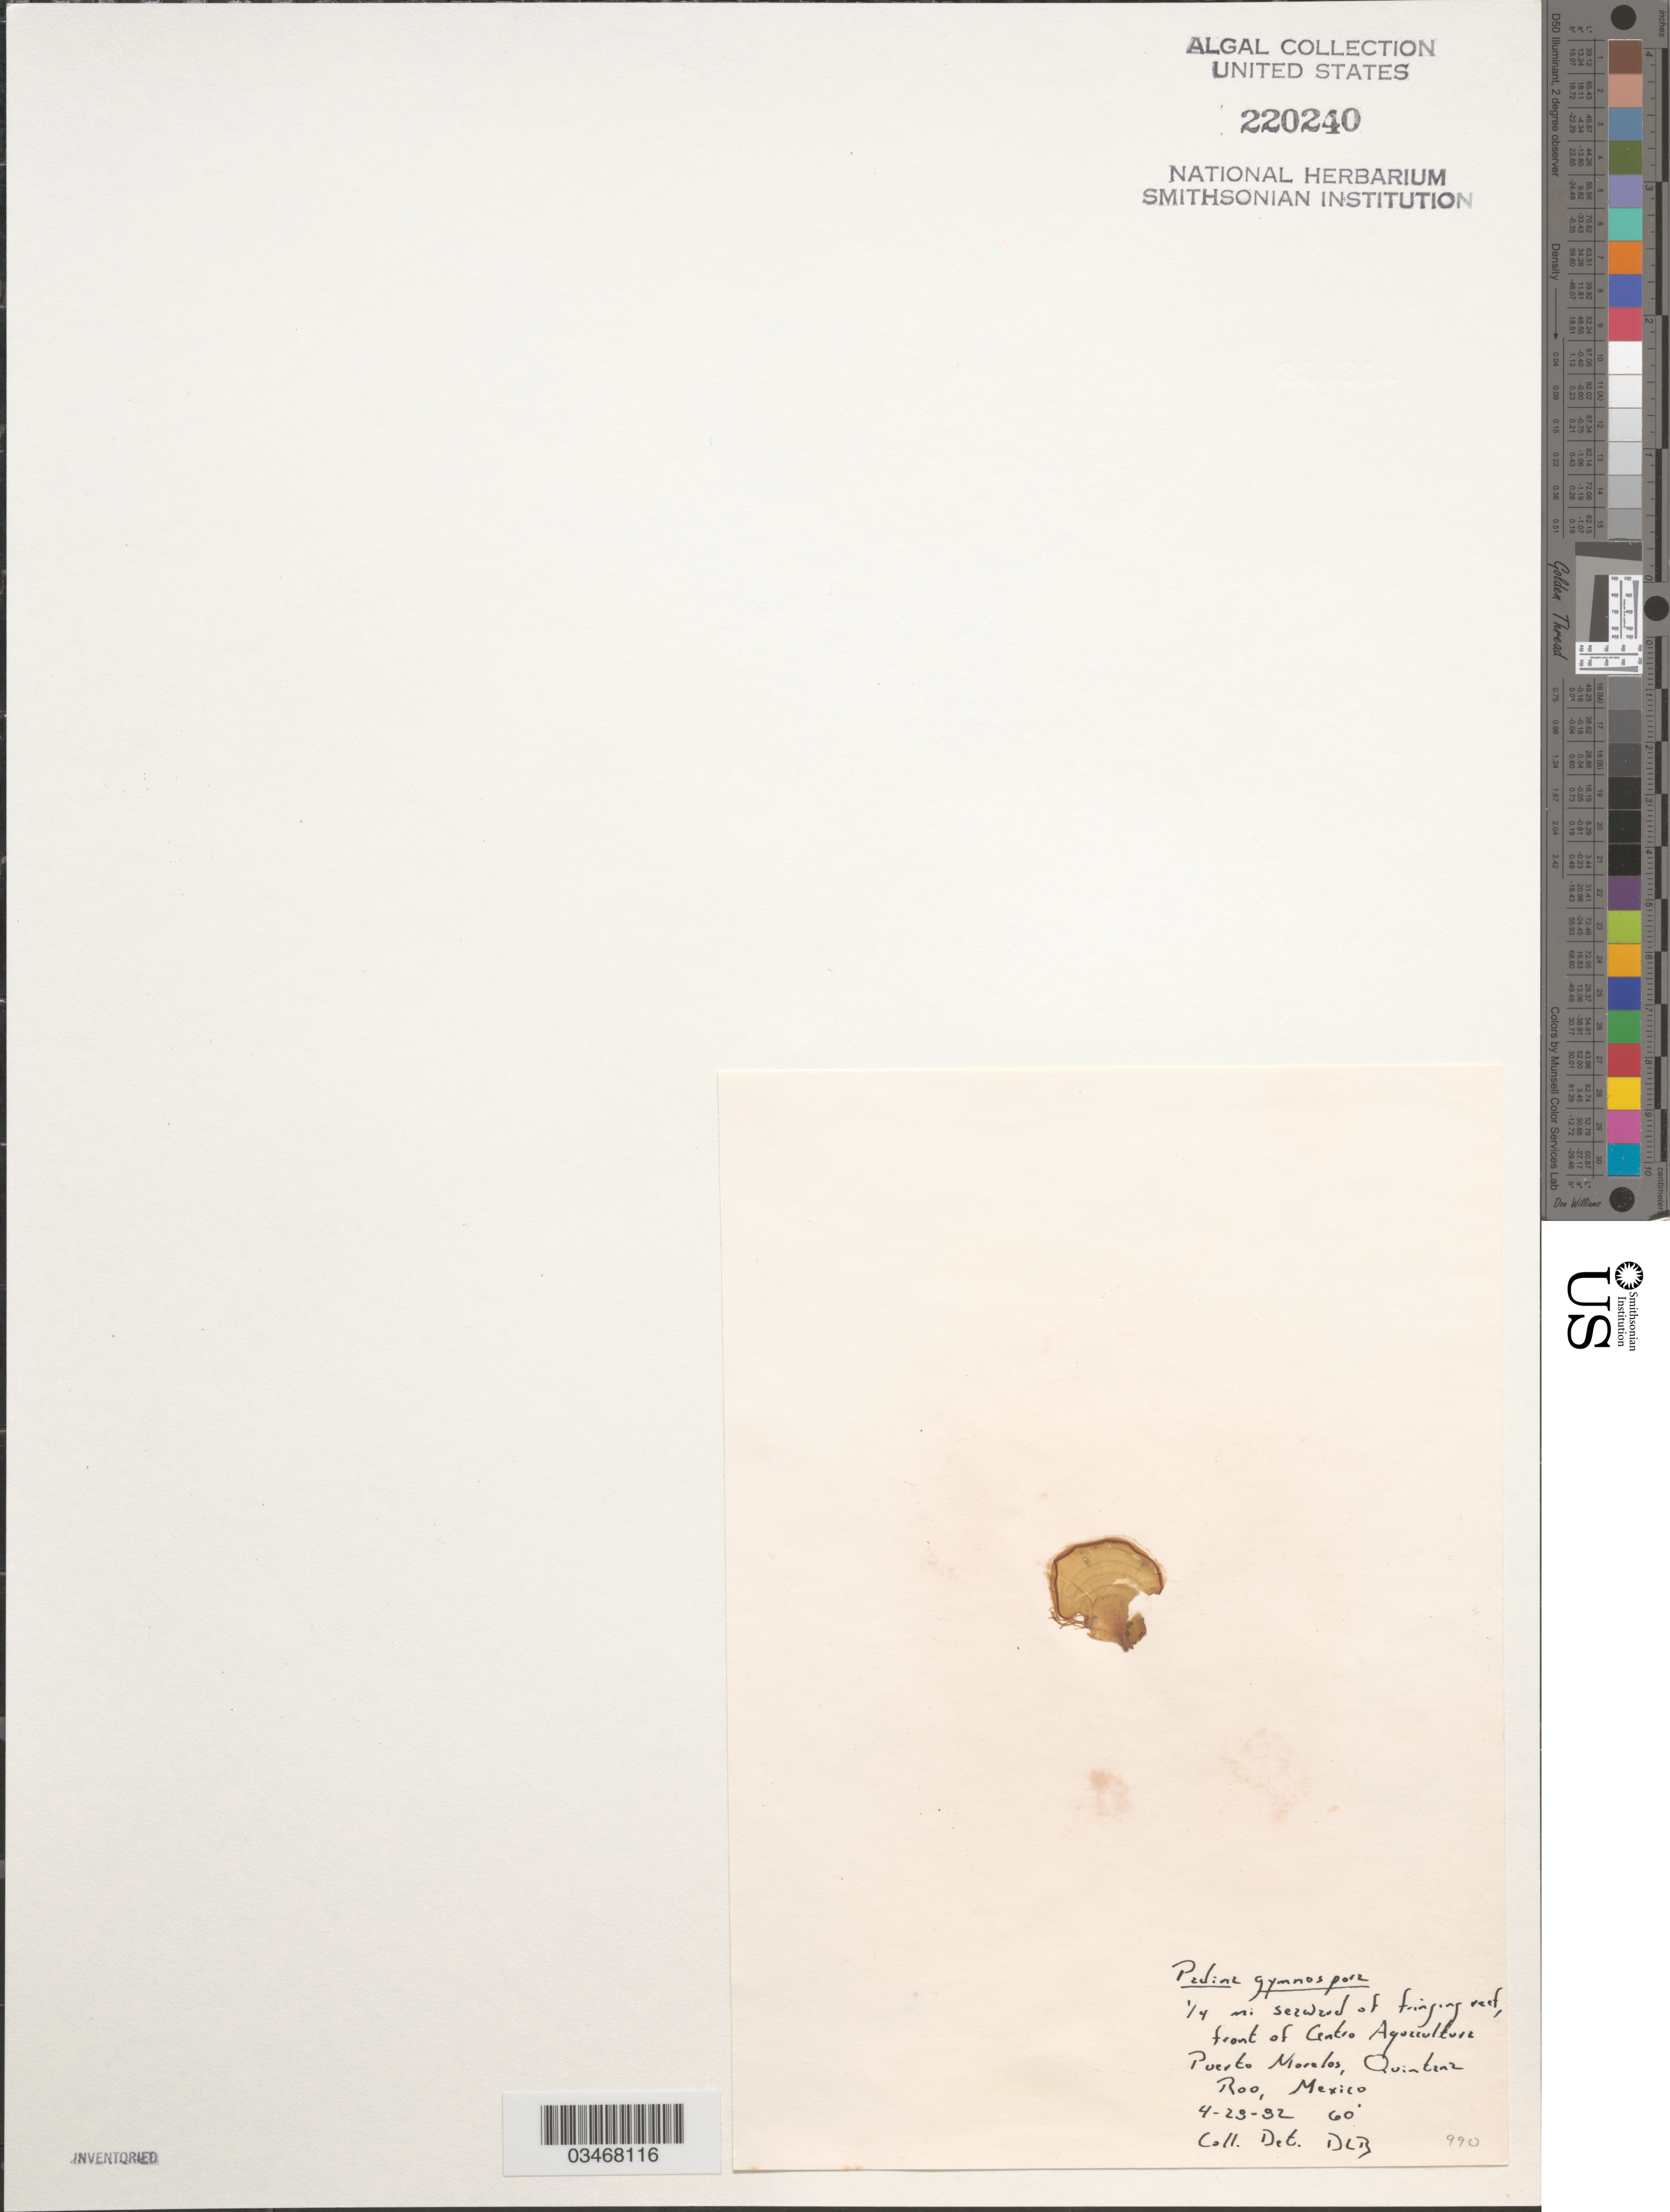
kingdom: Chromista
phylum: Ochrophyta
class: Phaeophyceae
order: Dictyotales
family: Dictyotaceae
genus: Padina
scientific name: Padina gymnospora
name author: (Kütz.) O.G. Sond.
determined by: Ballantine, D. L.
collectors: D.L. Ballantine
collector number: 990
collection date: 1982-04-28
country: Mexico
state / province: Quintana Roo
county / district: Puerto Morelos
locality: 1/4 mi seaward of fringing reef, front of Centro Aquacultura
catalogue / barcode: US 220240